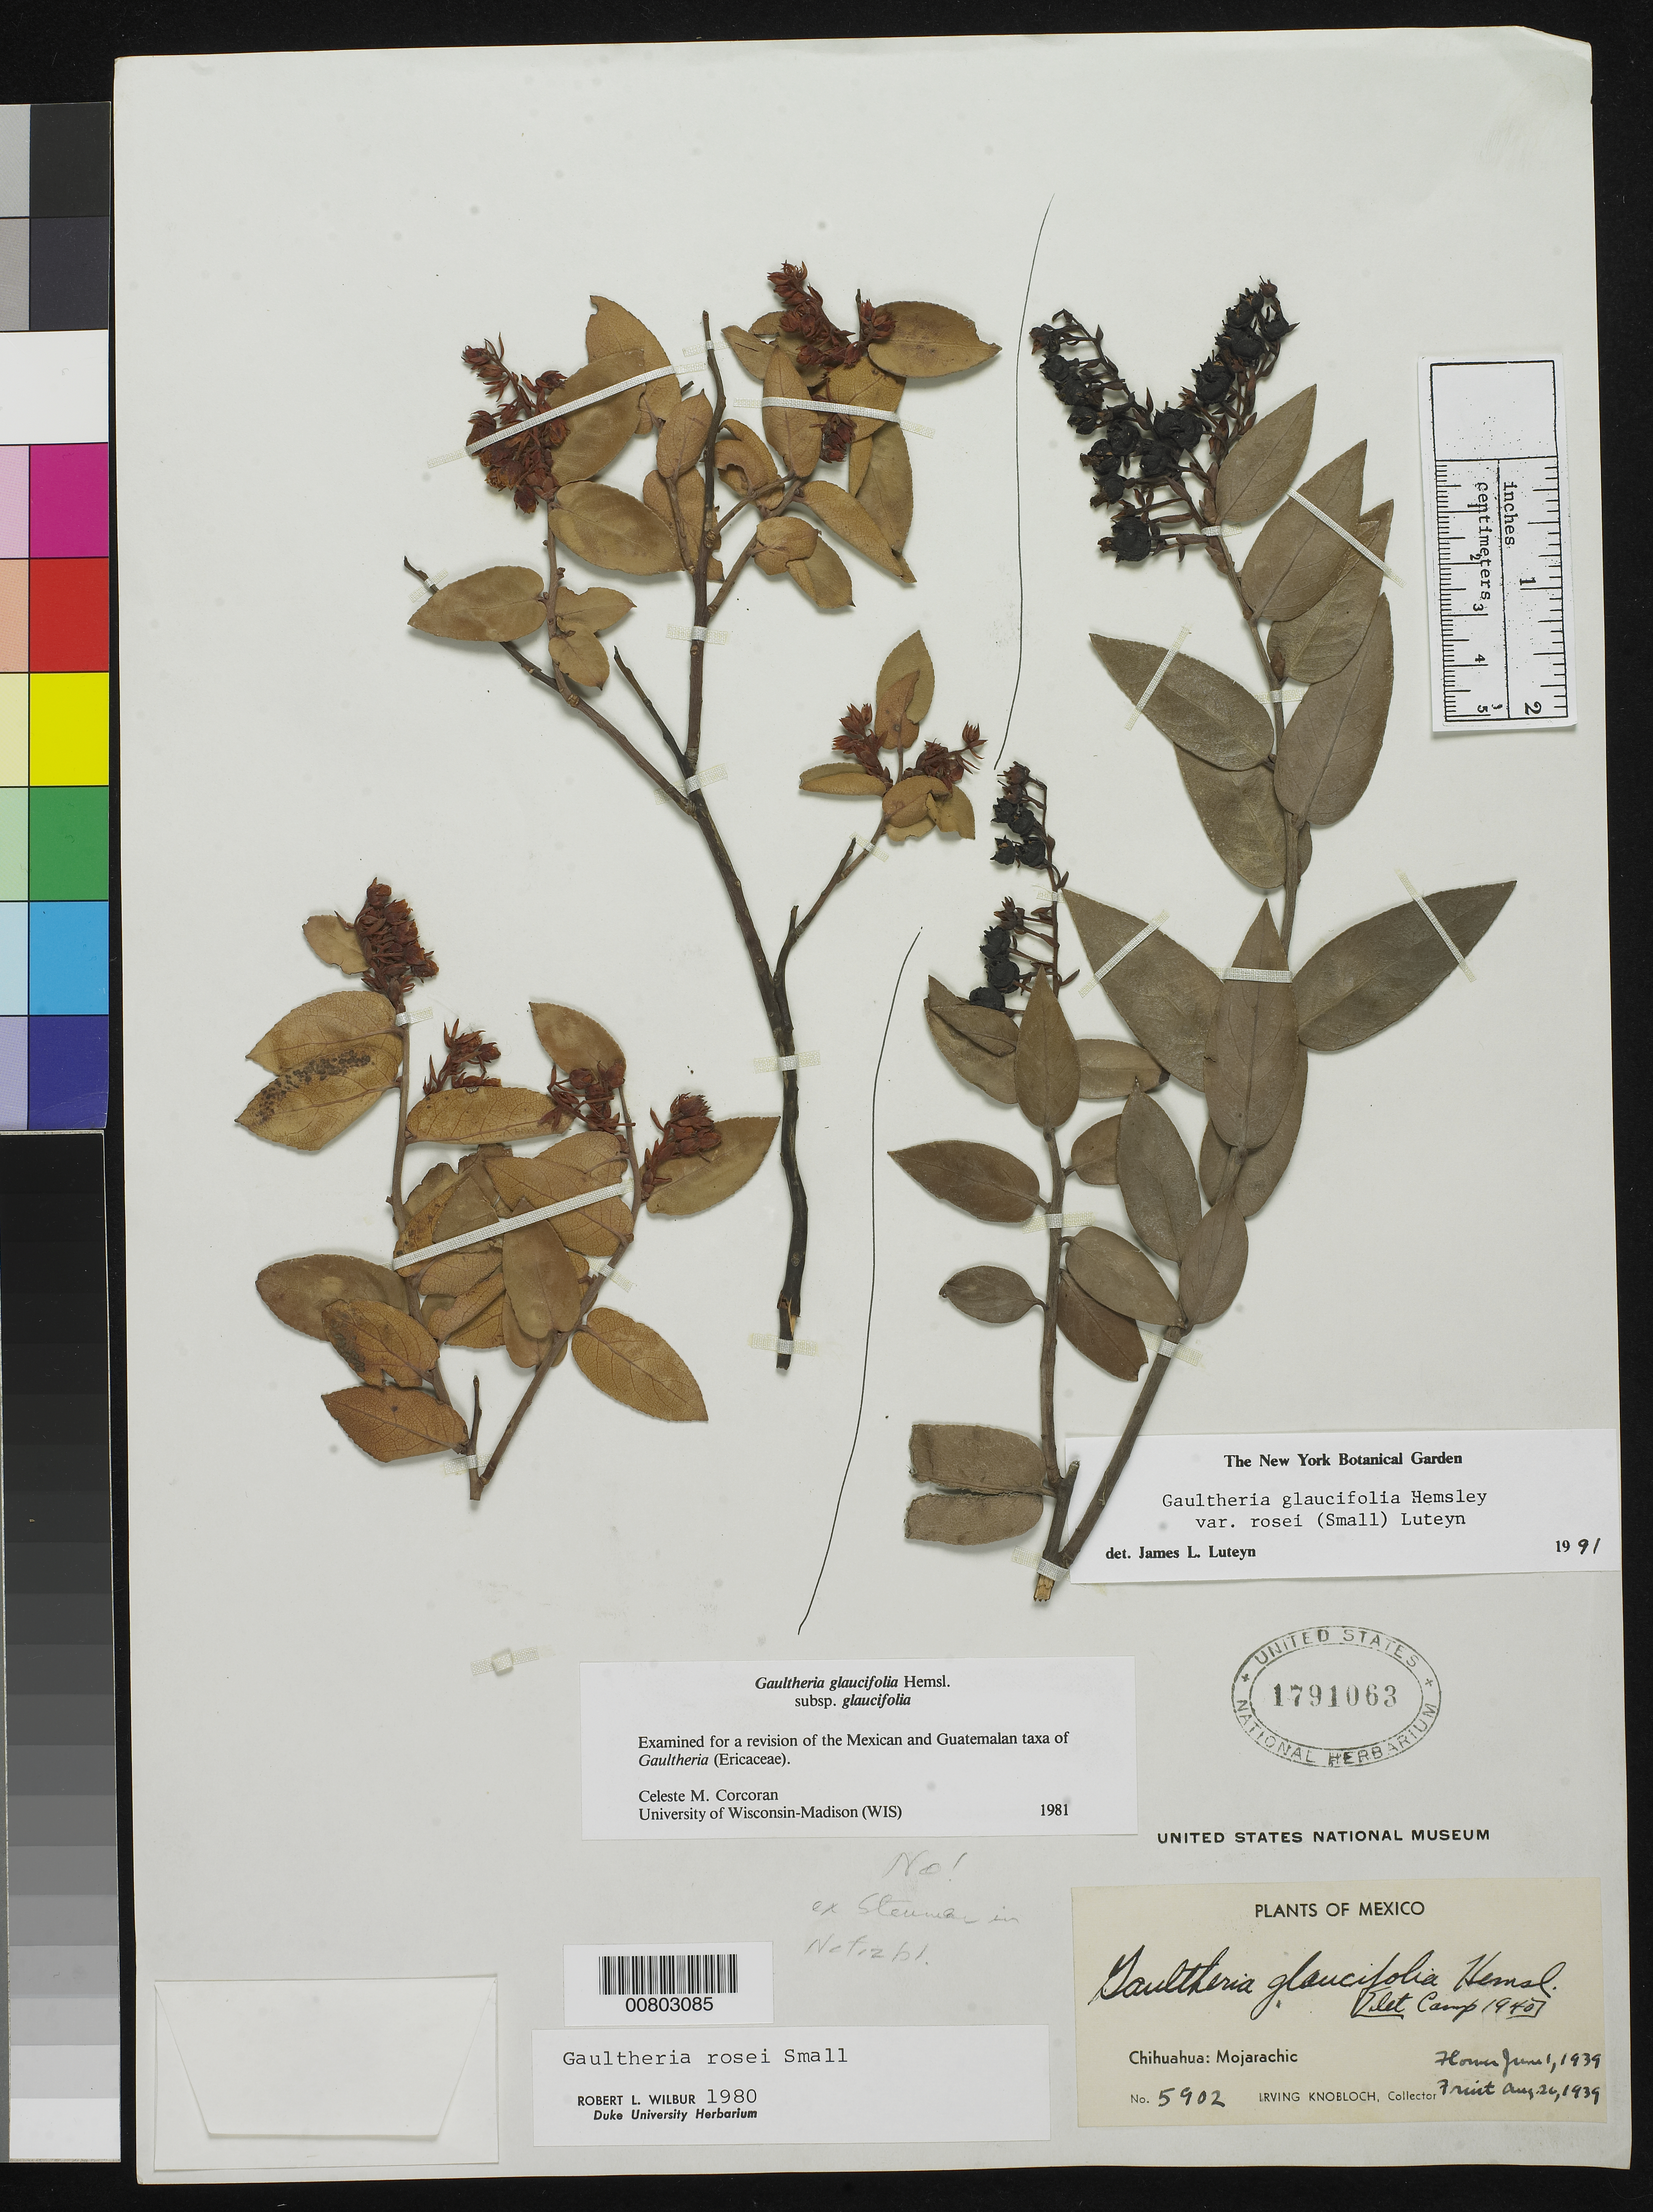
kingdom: Plantae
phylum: Tracheophyta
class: Magnoliopsida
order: Ericales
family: Ericaceae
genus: Gaultheria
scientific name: Gaultheria glaucifolia var. rosei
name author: (Small) Luteyn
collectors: I. W. Knobloch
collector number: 5902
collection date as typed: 01 Jun 1939 to 26 Aug 1939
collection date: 1939-06-01/1939-08-26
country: Mexico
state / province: Chihuahua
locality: Mojarachic, Chihuahua.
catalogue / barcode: US 1791063